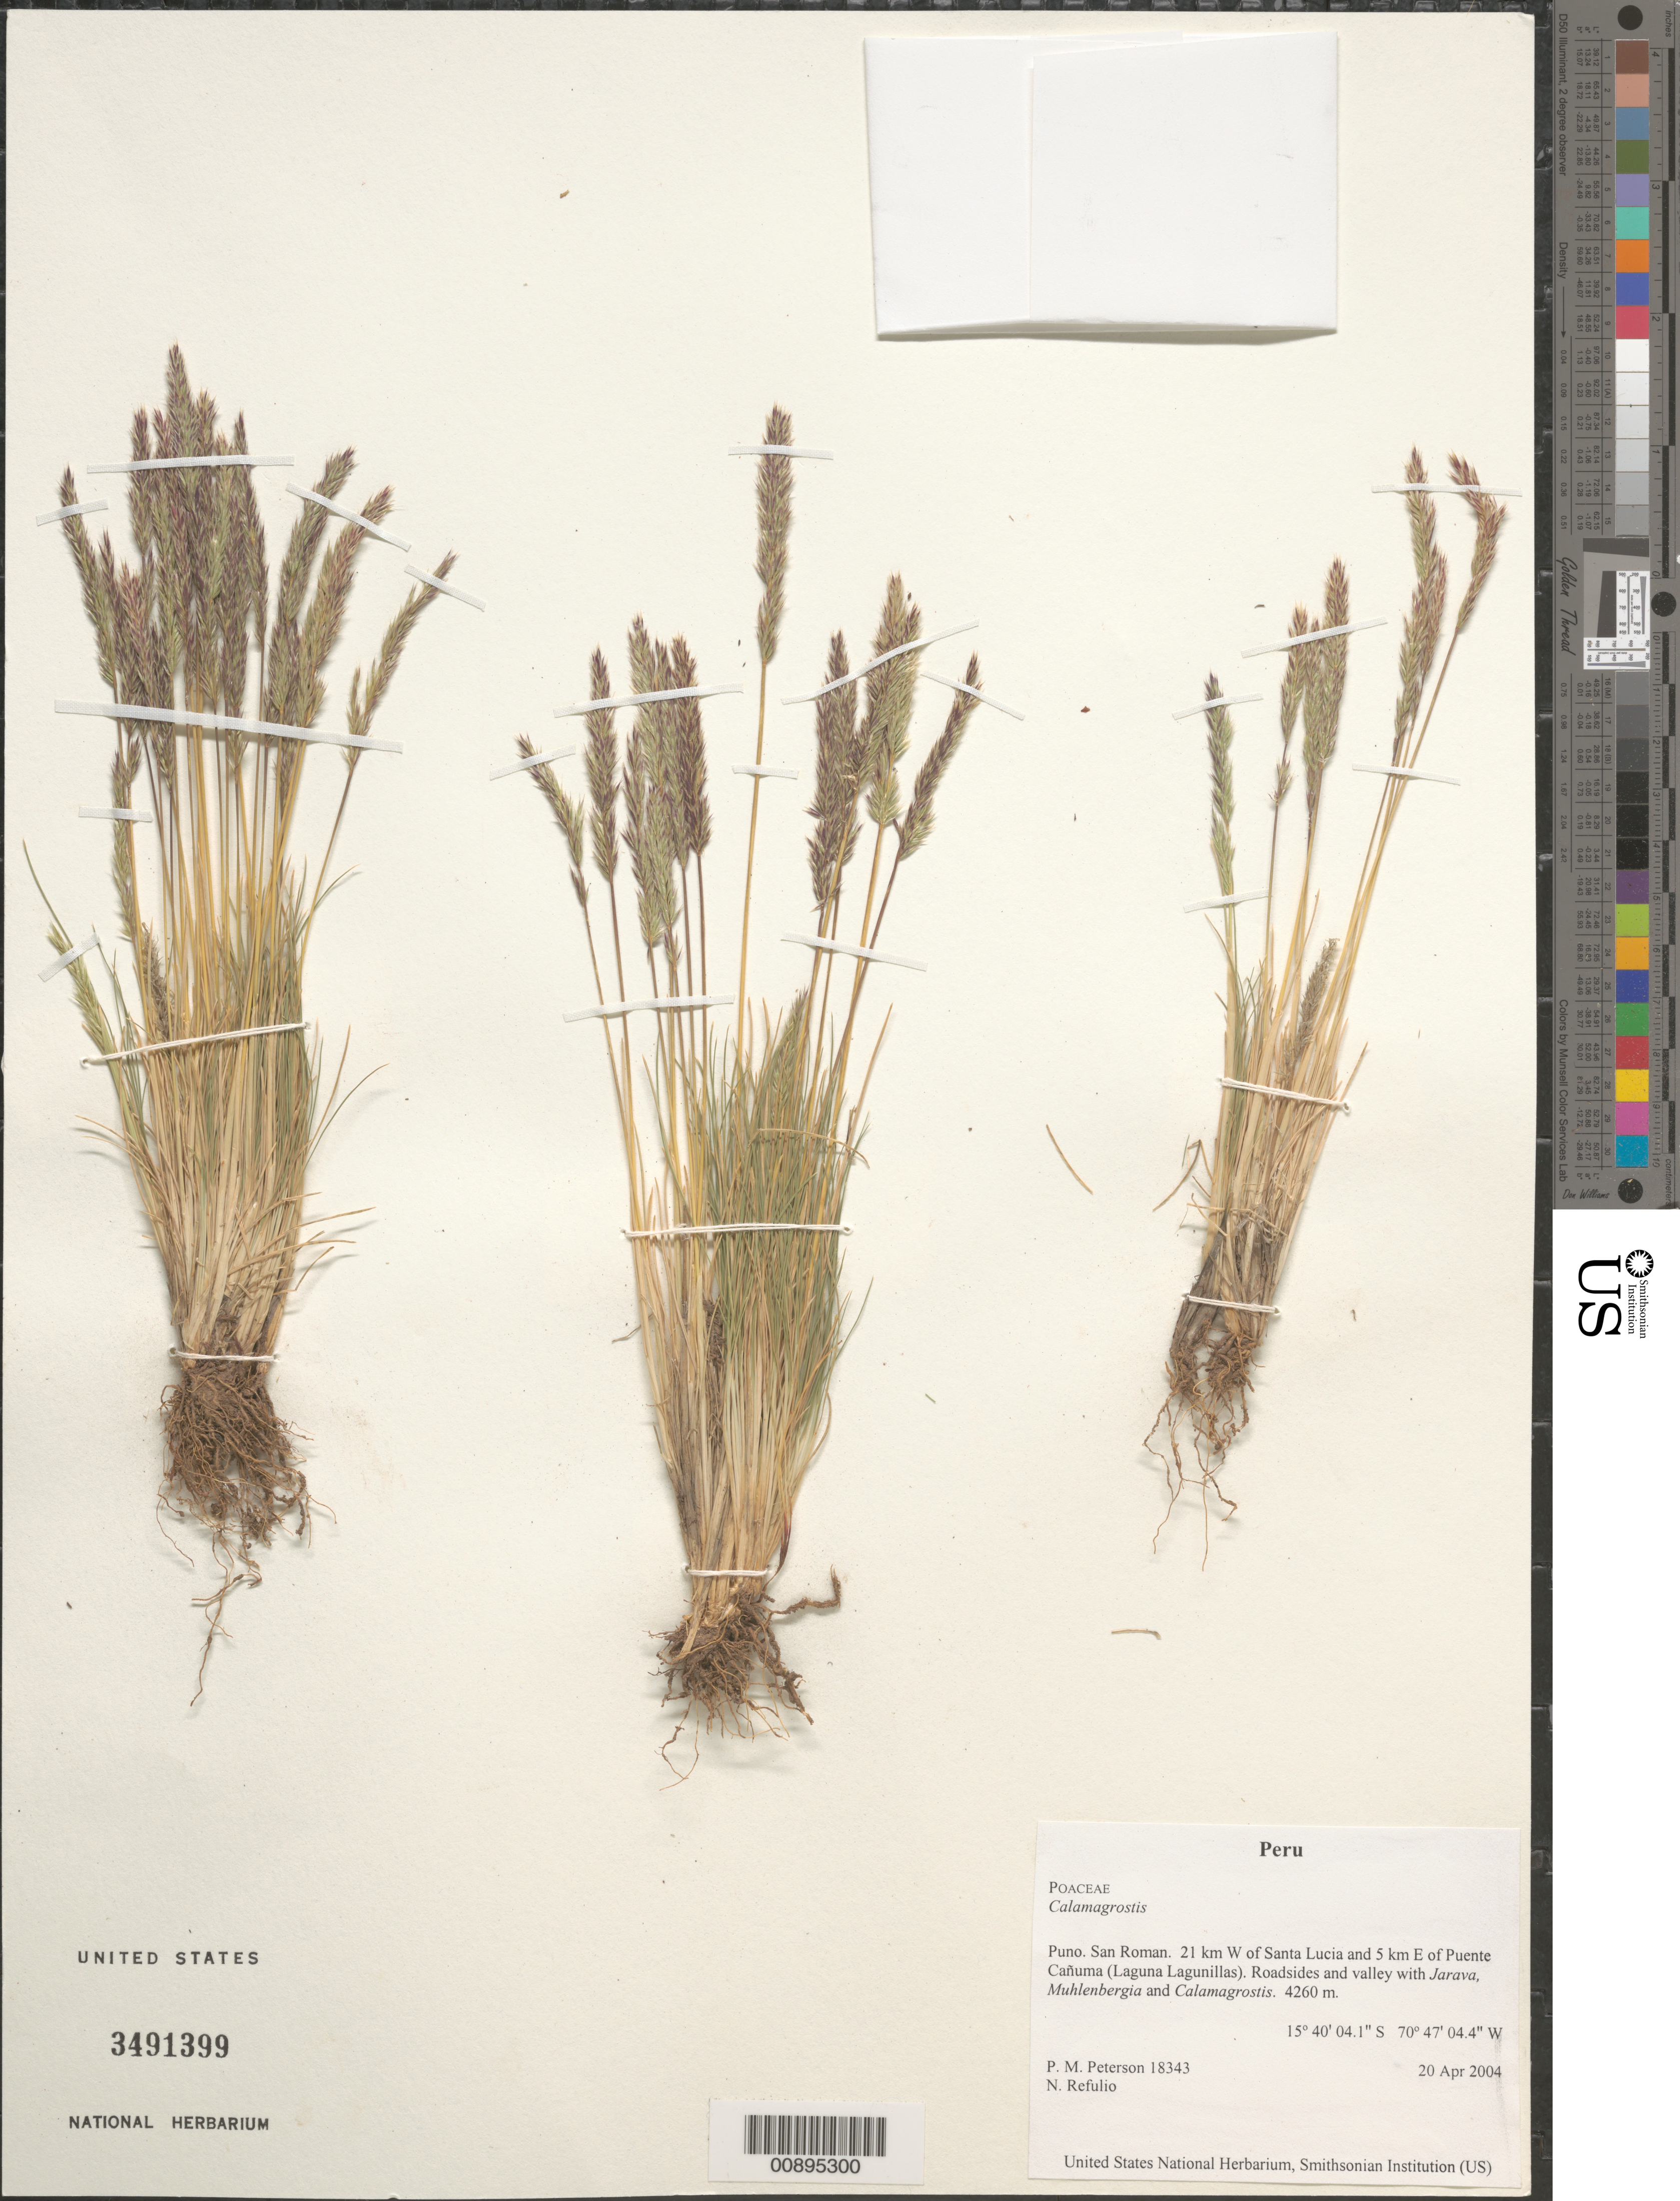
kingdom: Plantae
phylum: Tracheophyta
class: Liliopsida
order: Poales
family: Poaceae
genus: Calamagrostis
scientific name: Calamagrostis sp.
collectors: P. M. Peterson & N. Refulio-Rodríguez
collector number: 18343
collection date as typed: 20 Apr 2004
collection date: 2004-04-20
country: Peru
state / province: Puno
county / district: San Román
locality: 21 km W of Santa Lucia and 5 km E of Puente Cañuma (Laguna Lagunillas). Roadsides and valley with Jarava, Muhlenbergia and Calamagrostis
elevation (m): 4260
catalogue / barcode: US 3491399